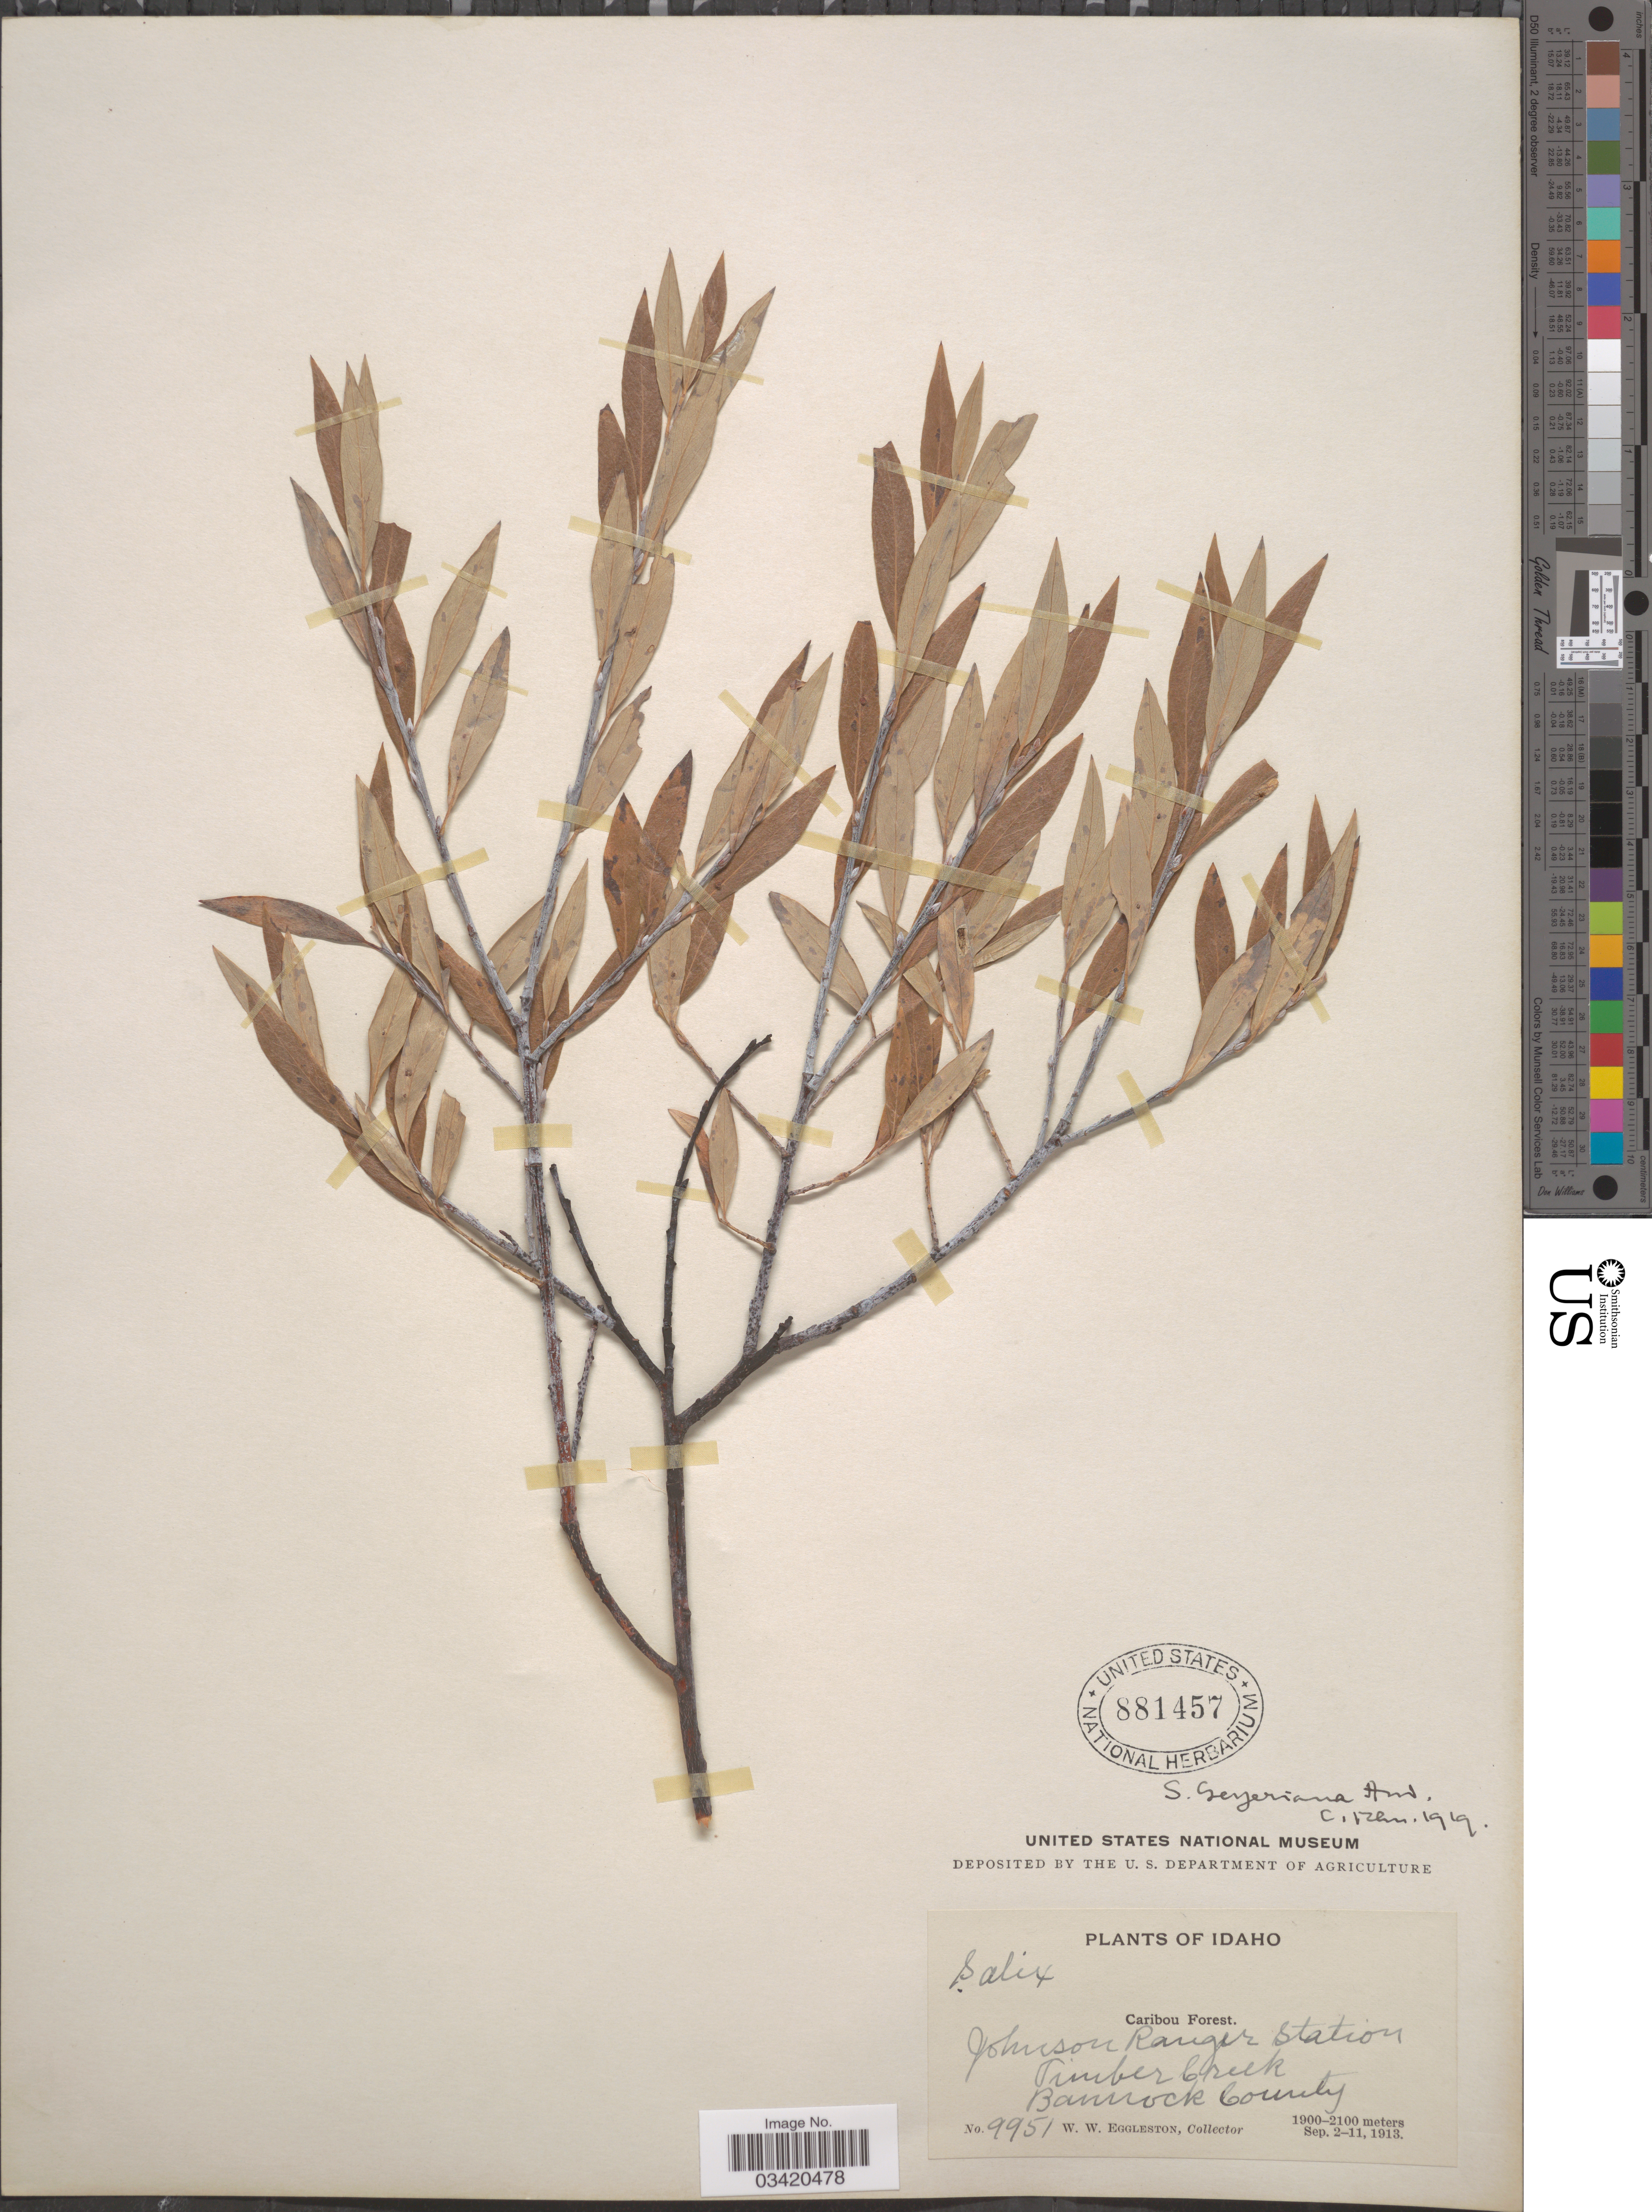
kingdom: Plantae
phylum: Tracheophyta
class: Magnoliopsida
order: Malpighiales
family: Salicaceae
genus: Salix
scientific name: Salix geyeriana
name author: Andersson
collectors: W. W. Eggleston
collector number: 9951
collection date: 1913-09-02/1913-09-11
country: United States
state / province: Idaho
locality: Caribou Forest. Johnson Ranger Station. Timber Creek. Bannock County.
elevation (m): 1900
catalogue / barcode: US 881457